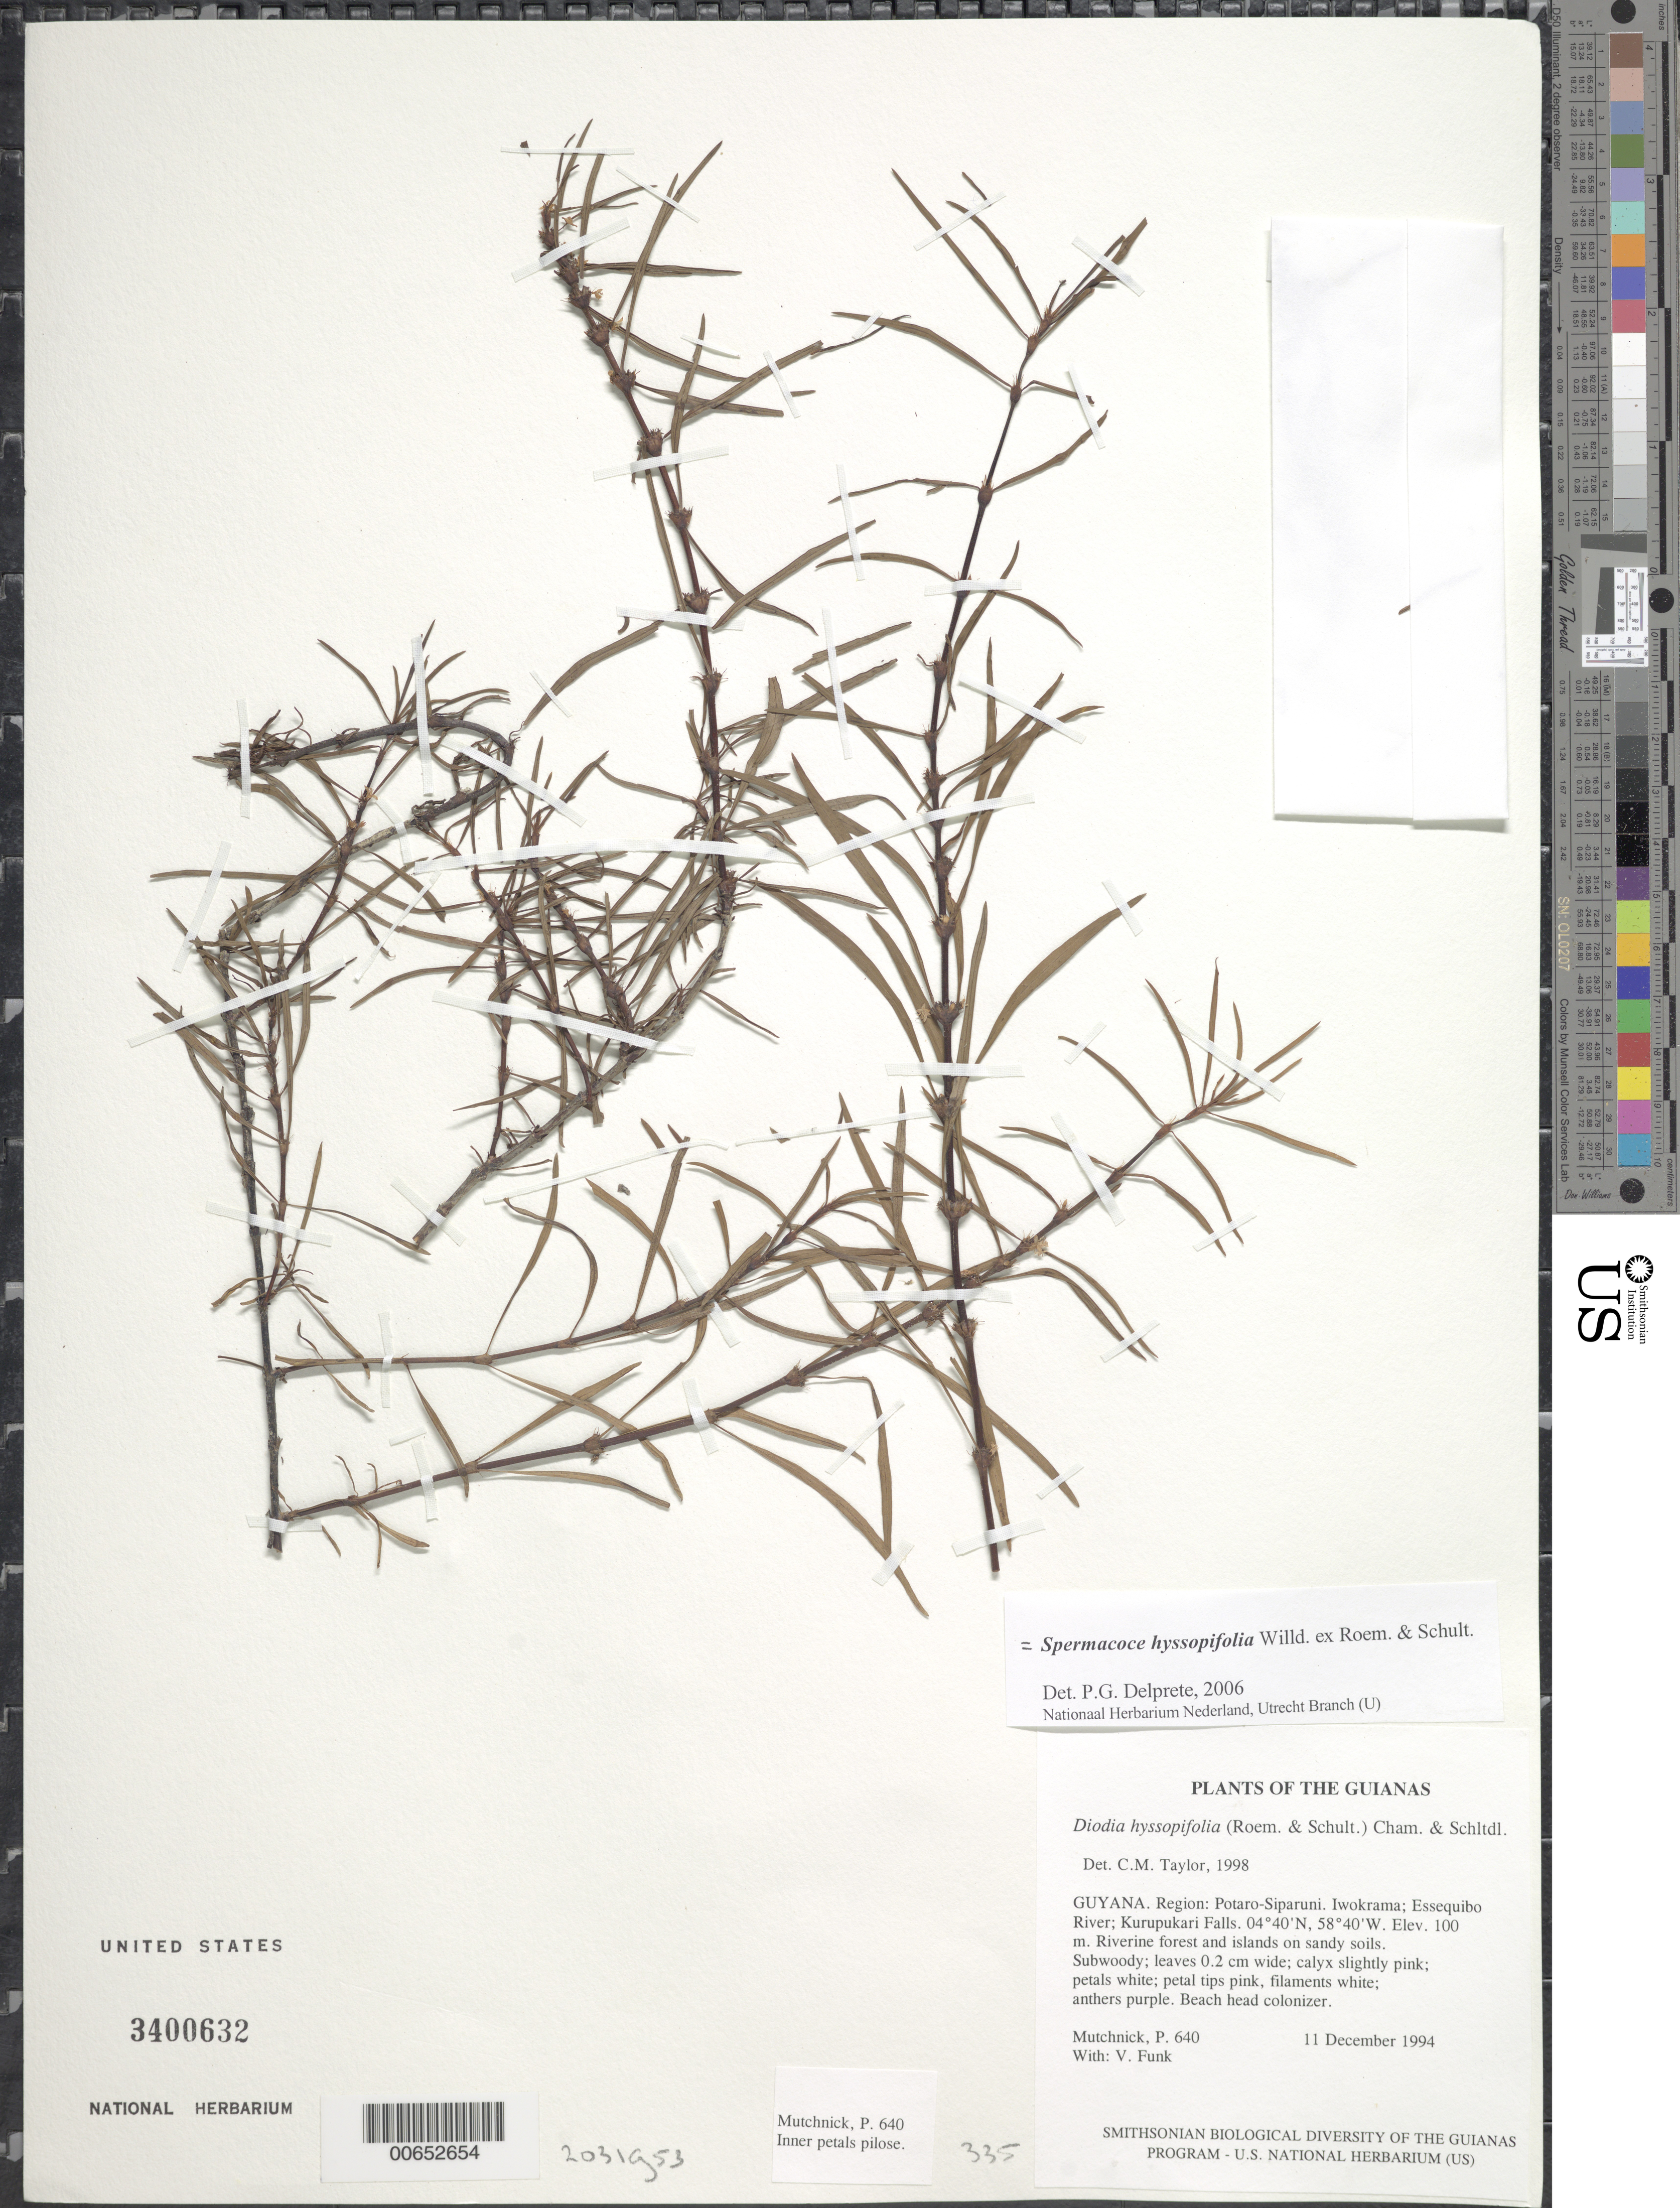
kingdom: Plantae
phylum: Tracheophyta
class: Magnoliopsida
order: Gentianales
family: Rubiaceae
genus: Spermacoce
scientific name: Spermacoce hyssopifolia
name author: Willd. ex Roem. & Schult.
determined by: Delprete, P. G., Herb. de Guyane Cay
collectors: P. Mutchnick & V. Funk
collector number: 640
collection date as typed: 11 December 1994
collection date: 1994-12-11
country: Guyana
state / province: Potaro-Siparuni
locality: Iwokrama; Essequibo River; Kurupukari Falls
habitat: Riverine forest and islands on sandy soils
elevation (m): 100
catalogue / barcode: US 3400632